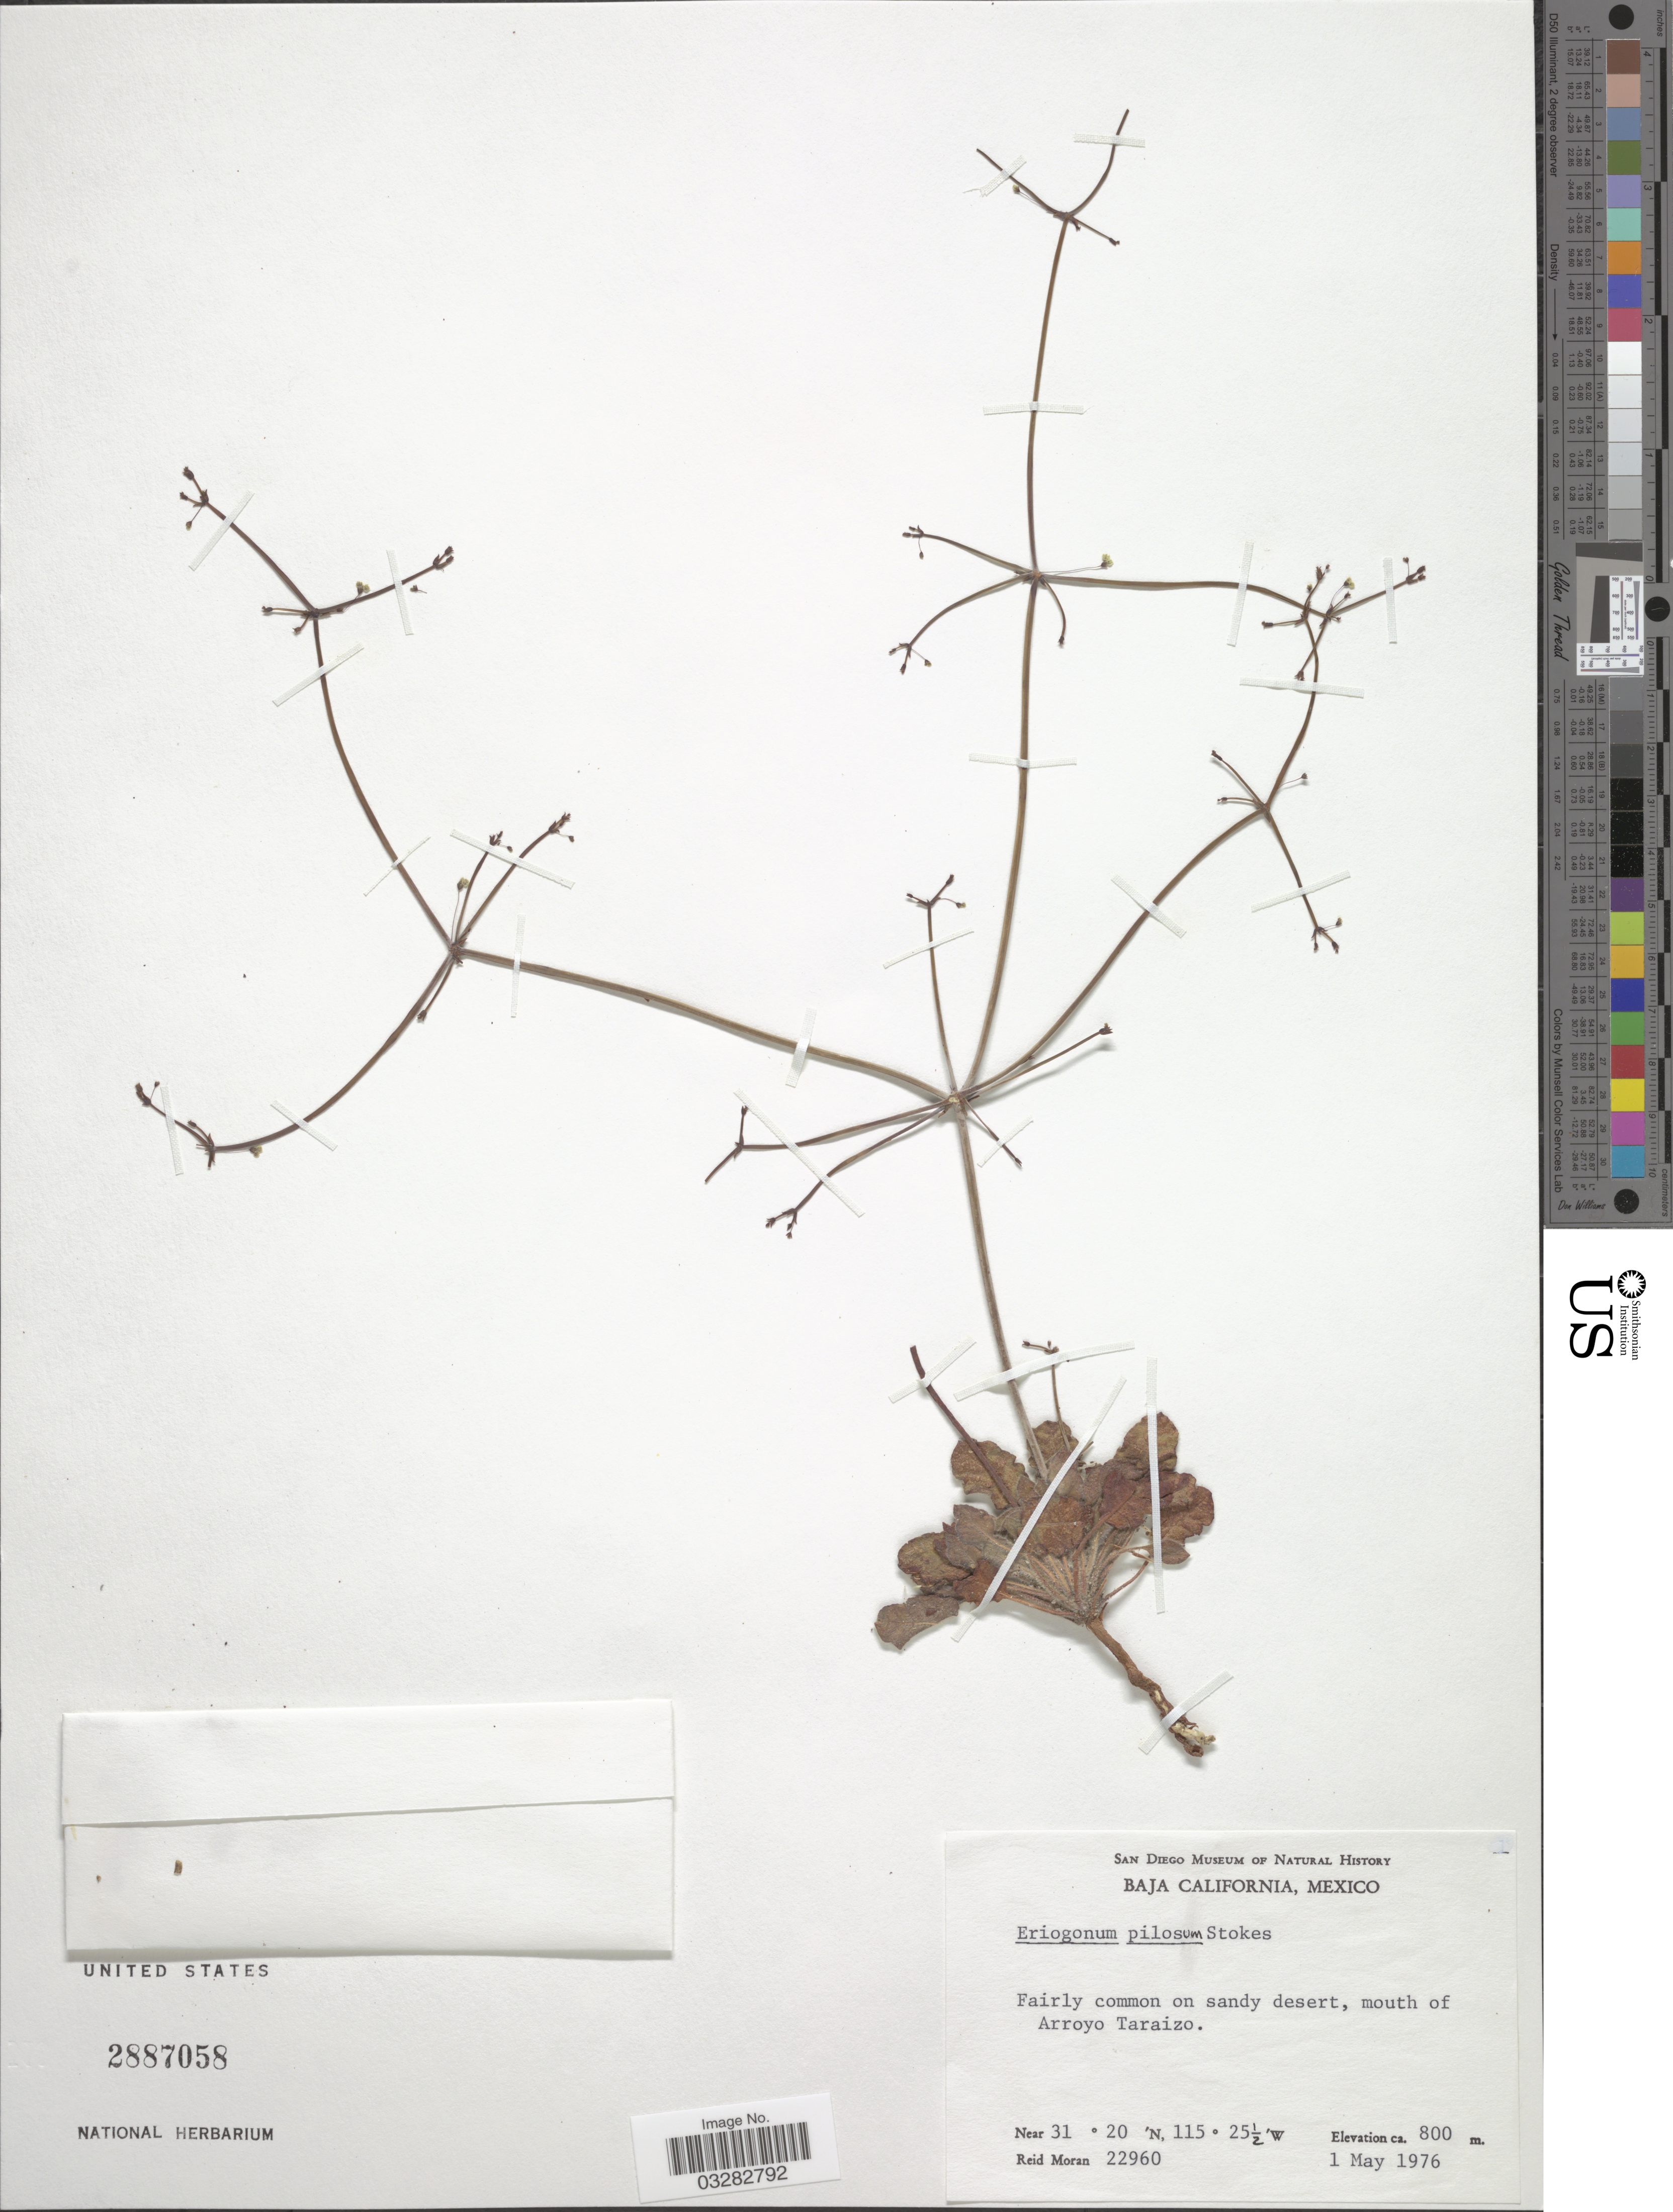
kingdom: Plantae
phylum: Tracheophyta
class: Magnoliopsida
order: Caryophyllales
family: Polygonaceae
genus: Eriogonum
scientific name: Eriogonum pilosum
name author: S. Stokes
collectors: R. V. Moran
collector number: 22960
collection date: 1976-05-01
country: Mexico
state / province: Baja California Norte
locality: Mouth of Arroyo Taraizo.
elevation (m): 800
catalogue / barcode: US 2887058